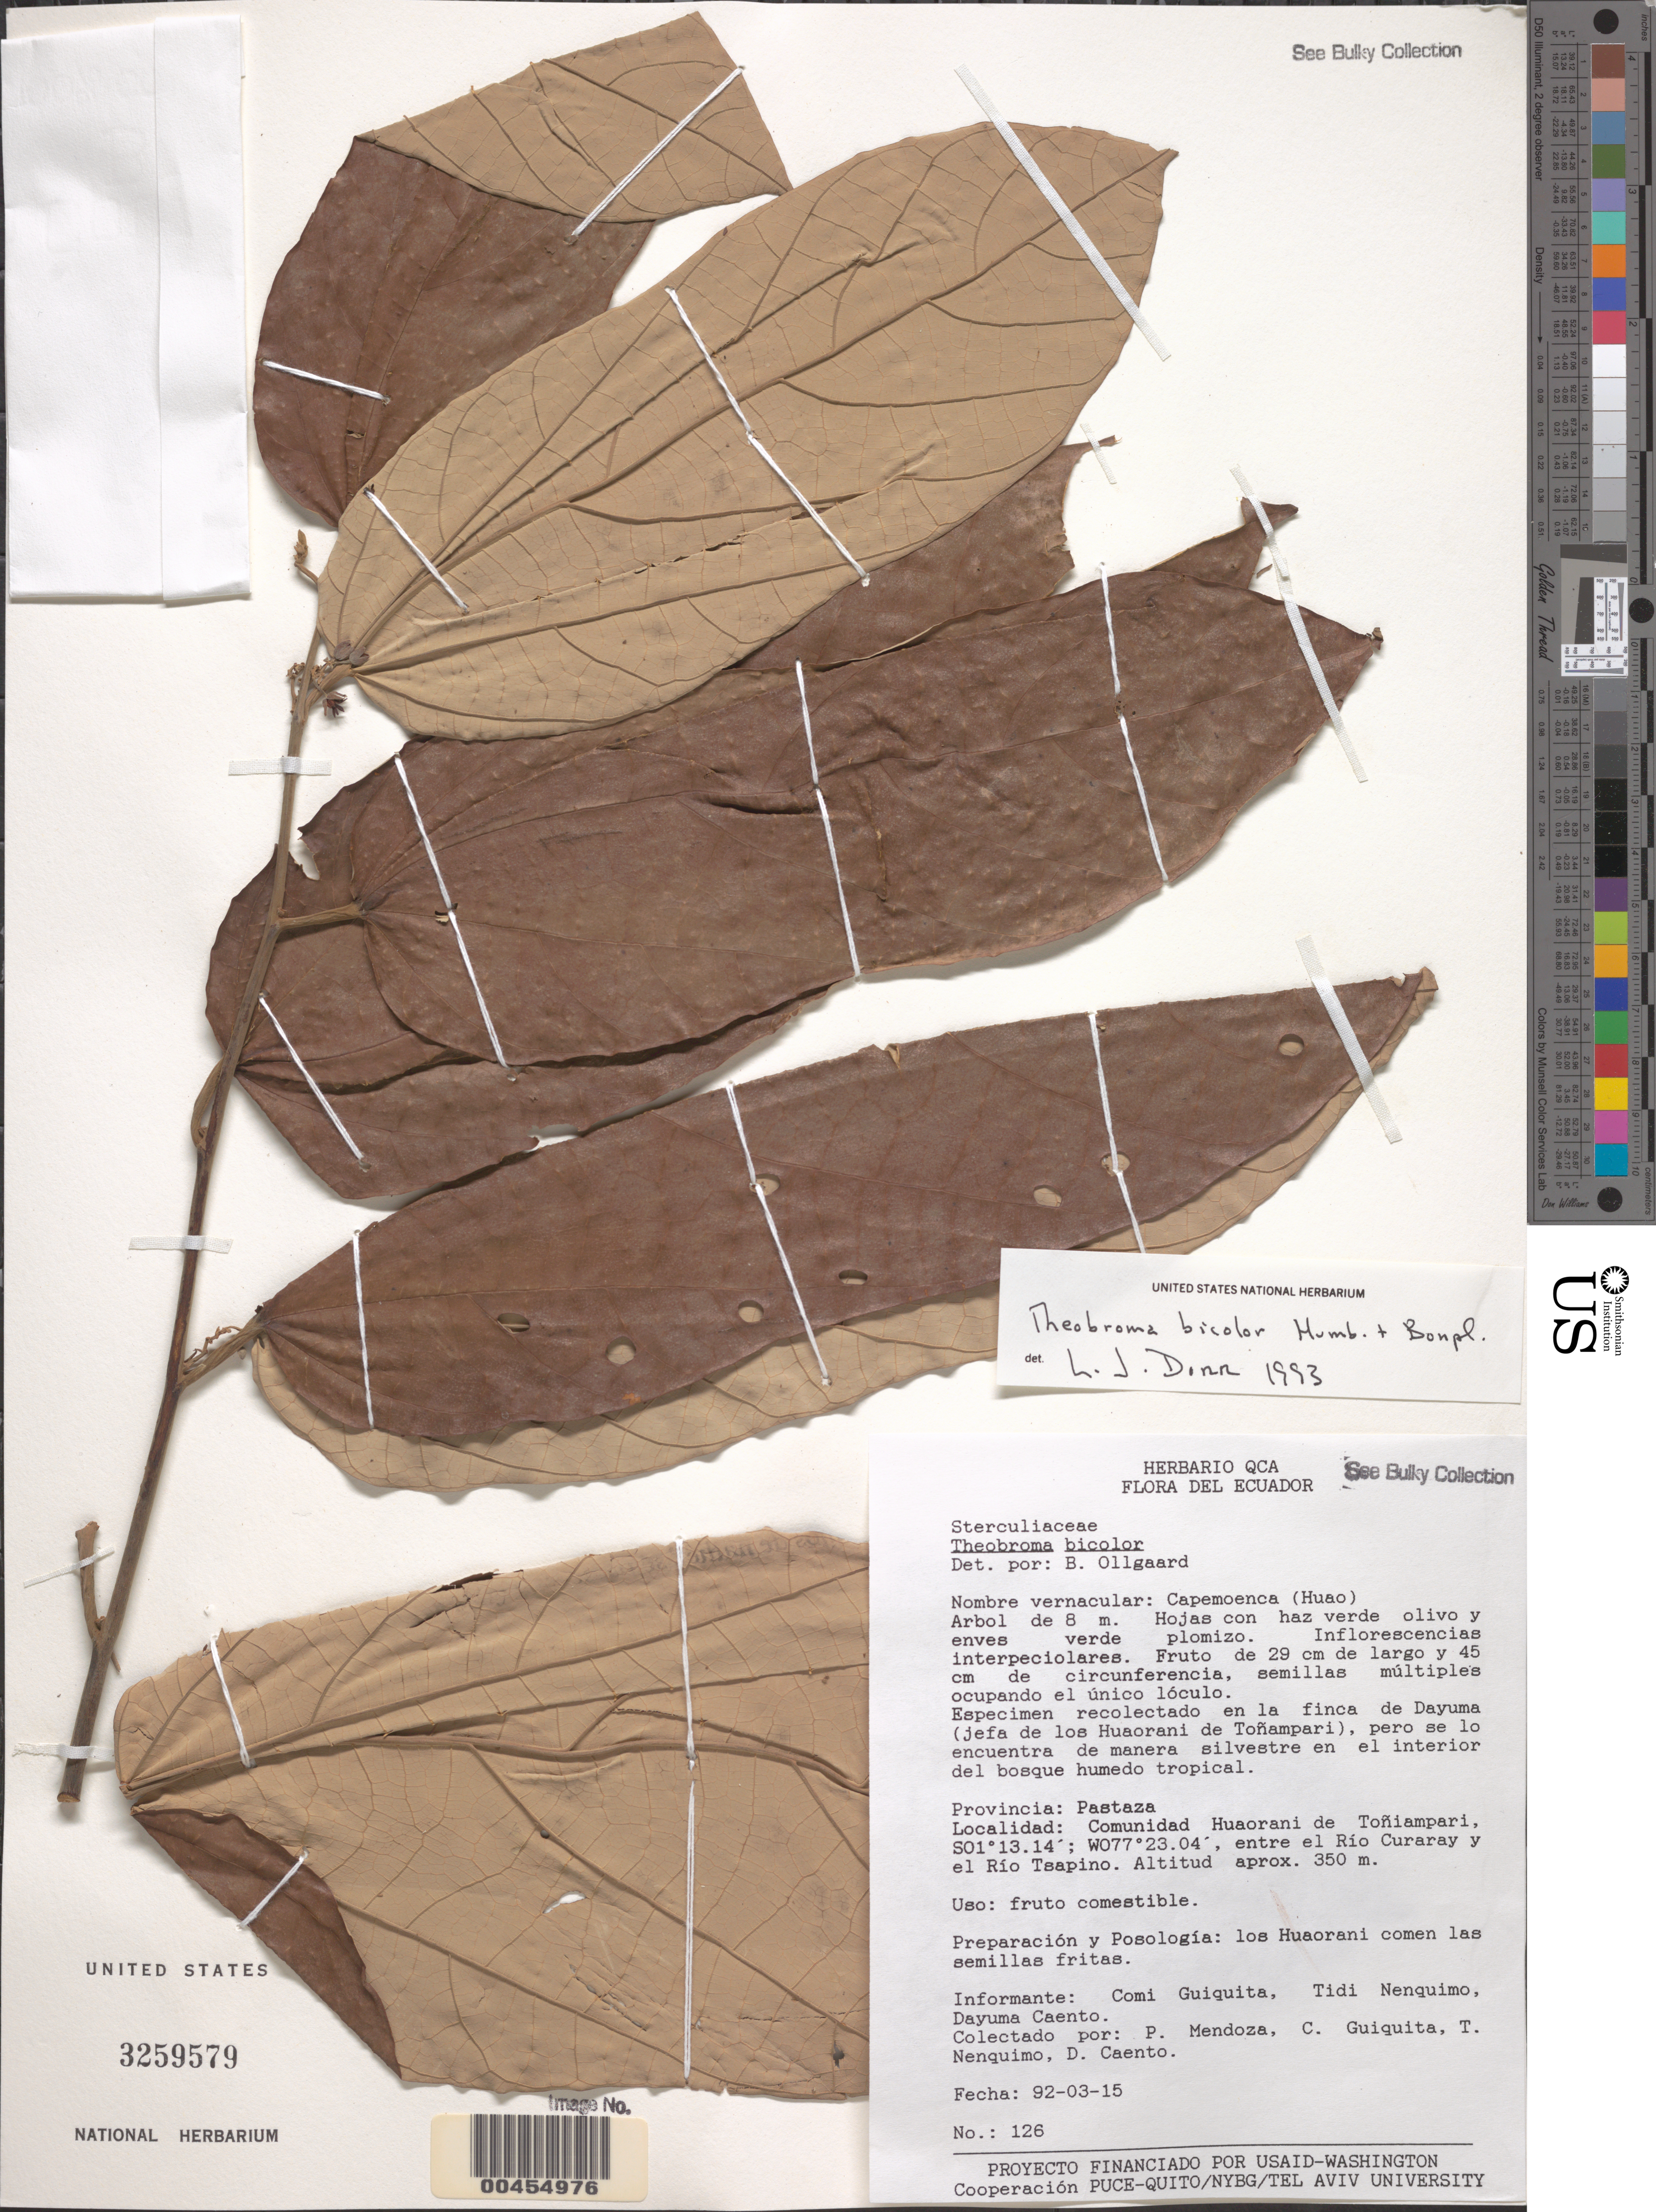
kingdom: Plantae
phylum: Tracheophyta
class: Magnoliopsida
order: Malvales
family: Malvaceae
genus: Theobroma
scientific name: Theobroma bicolor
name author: Bonpl.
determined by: Dorr, L. J., (BOT), Smithsonian Institution - National Museum of Natural History (UNITED STATES)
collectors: P. Mendoza, G. Guiquita, T. Nenquimo & D. Caento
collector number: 126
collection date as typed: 15 Mar 1992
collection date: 1992-03-15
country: Ecuador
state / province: Pastaza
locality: Comunidad Huaorani de Toñiampari, entre el Río Curaray y el Río Tsapino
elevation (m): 350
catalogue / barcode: US 3259579